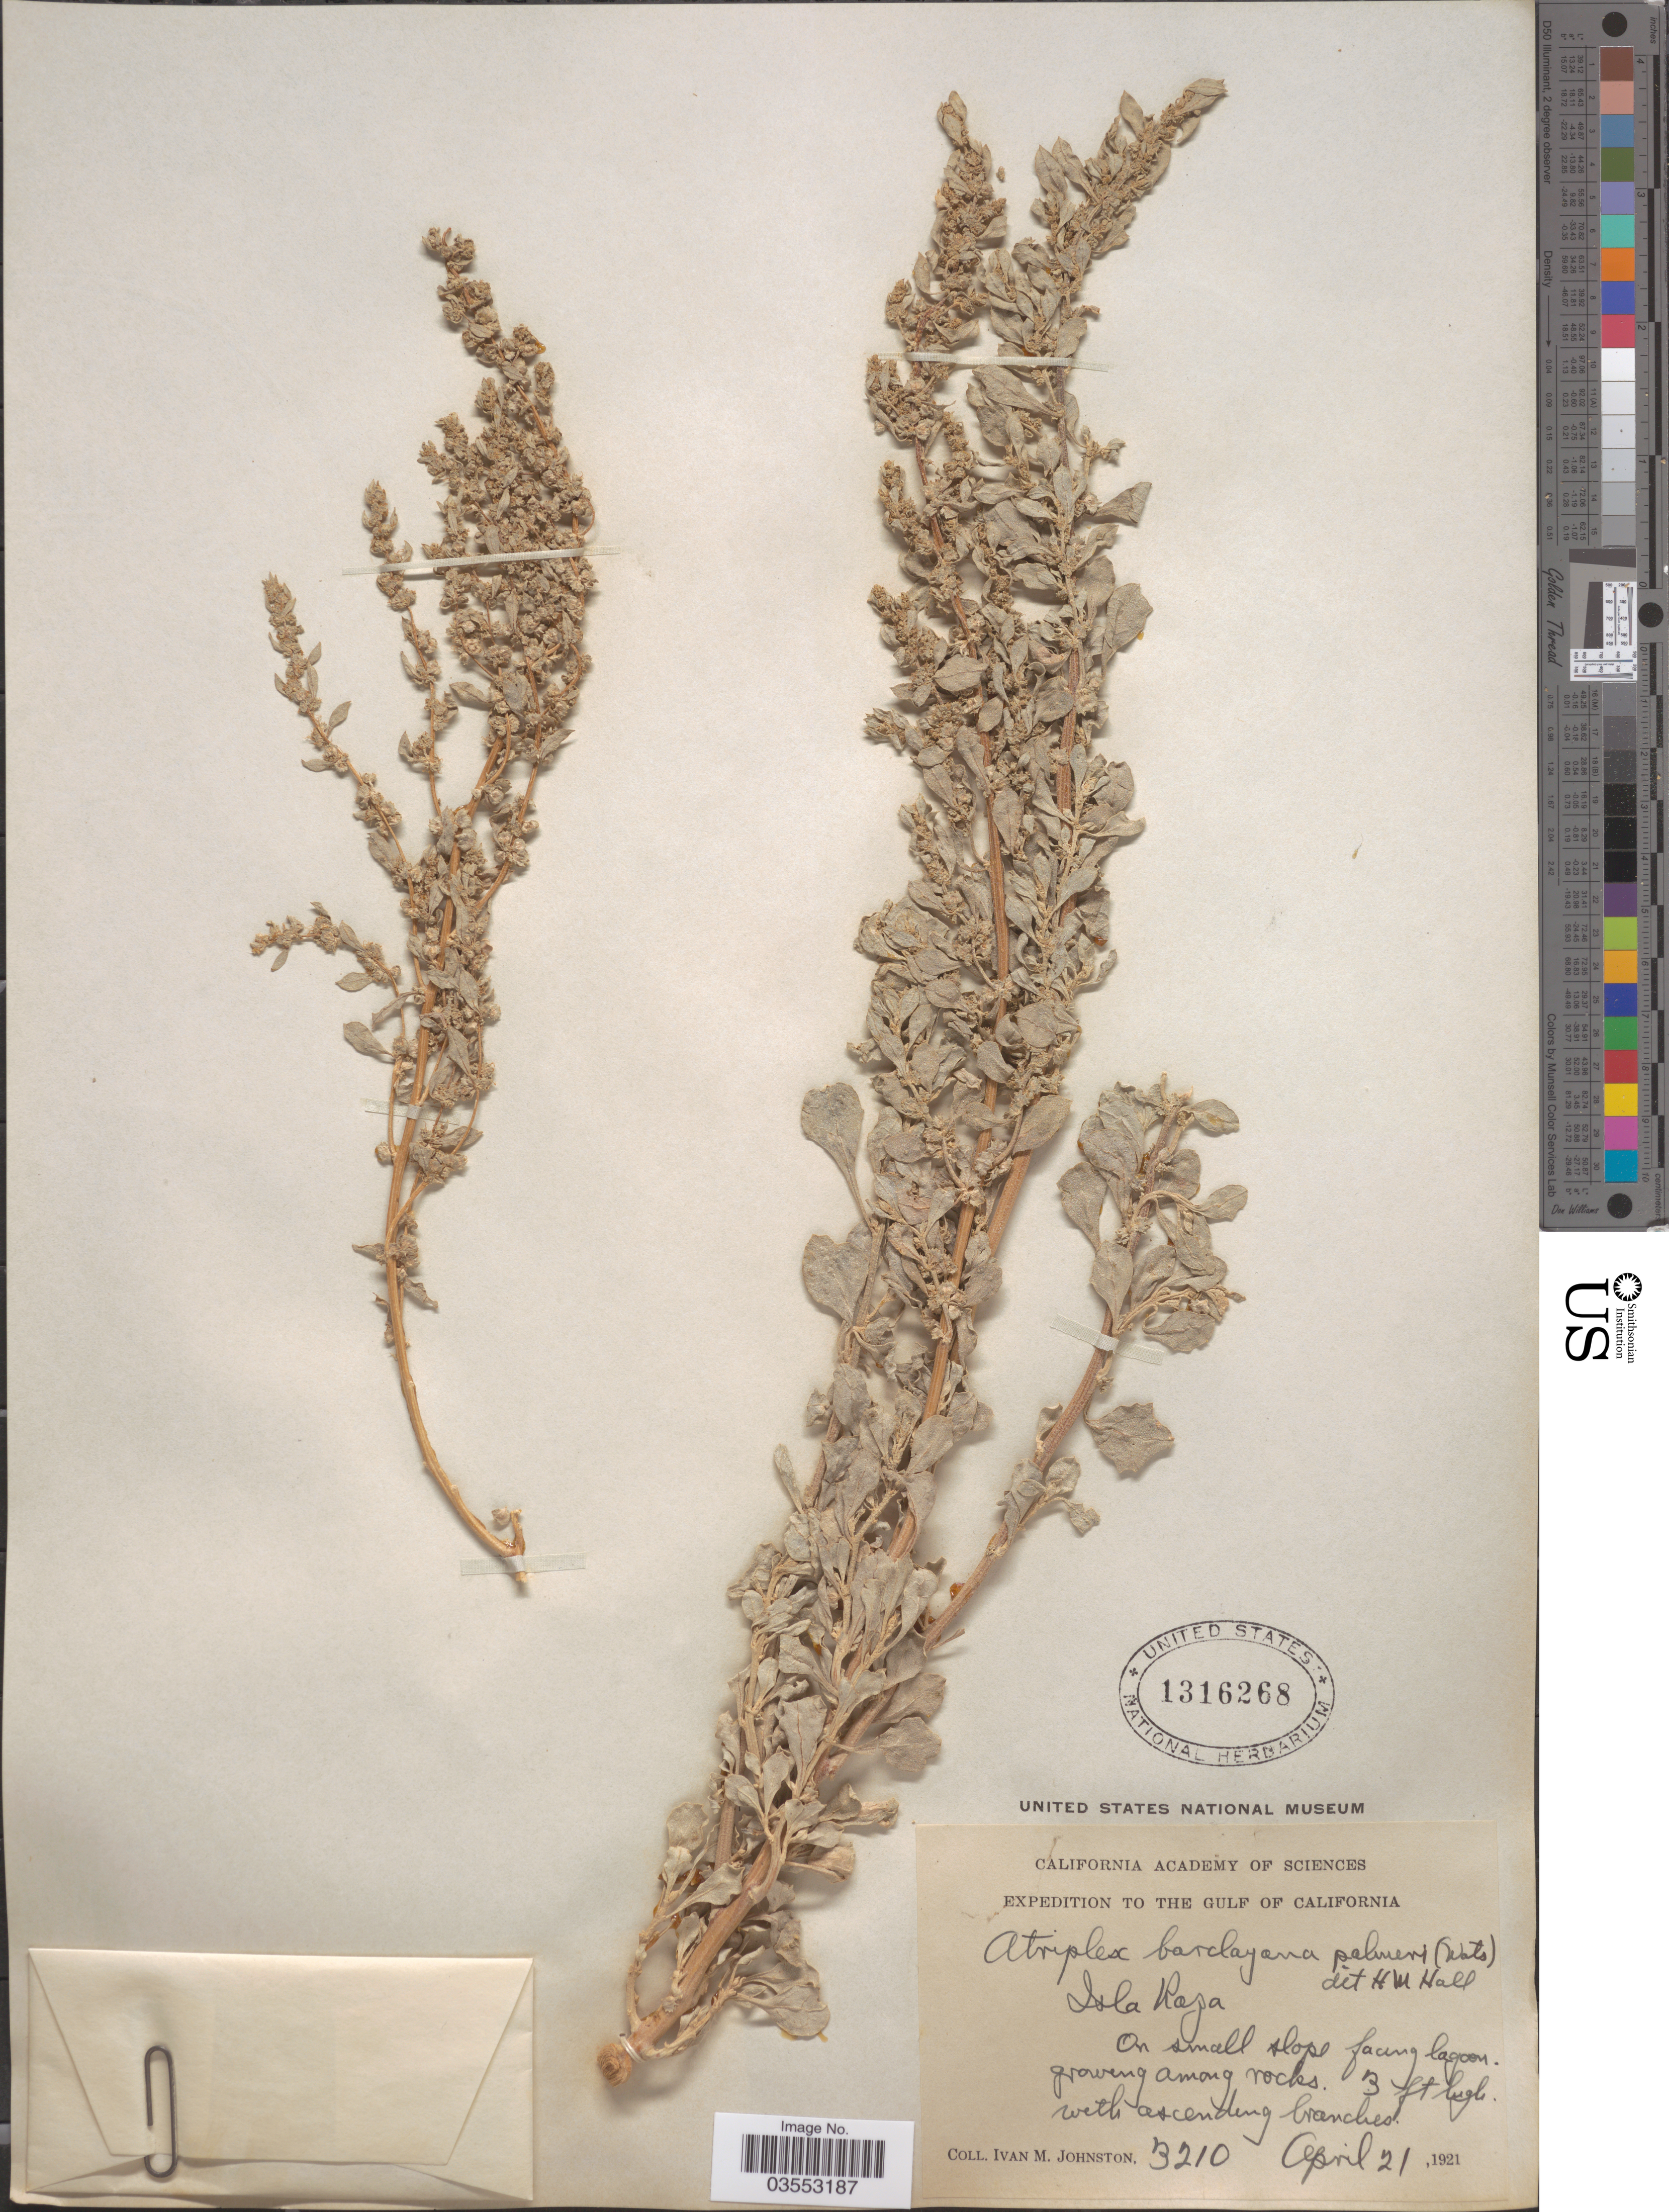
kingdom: Plantae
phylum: Tracheophyta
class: Magnoliopsida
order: Caryophyllales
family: Amaranthaceae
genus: Atriplex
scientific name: Atriplex barclayana subsp. palmeri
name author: (S. Watson) H.M. Hall & Clem.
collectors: I.M. Johnston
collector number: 3210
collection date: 1921-04-21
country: Mexico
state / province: Baja California Norte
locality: The Gulf of California. Isla Raza.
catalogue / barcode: US 1316268